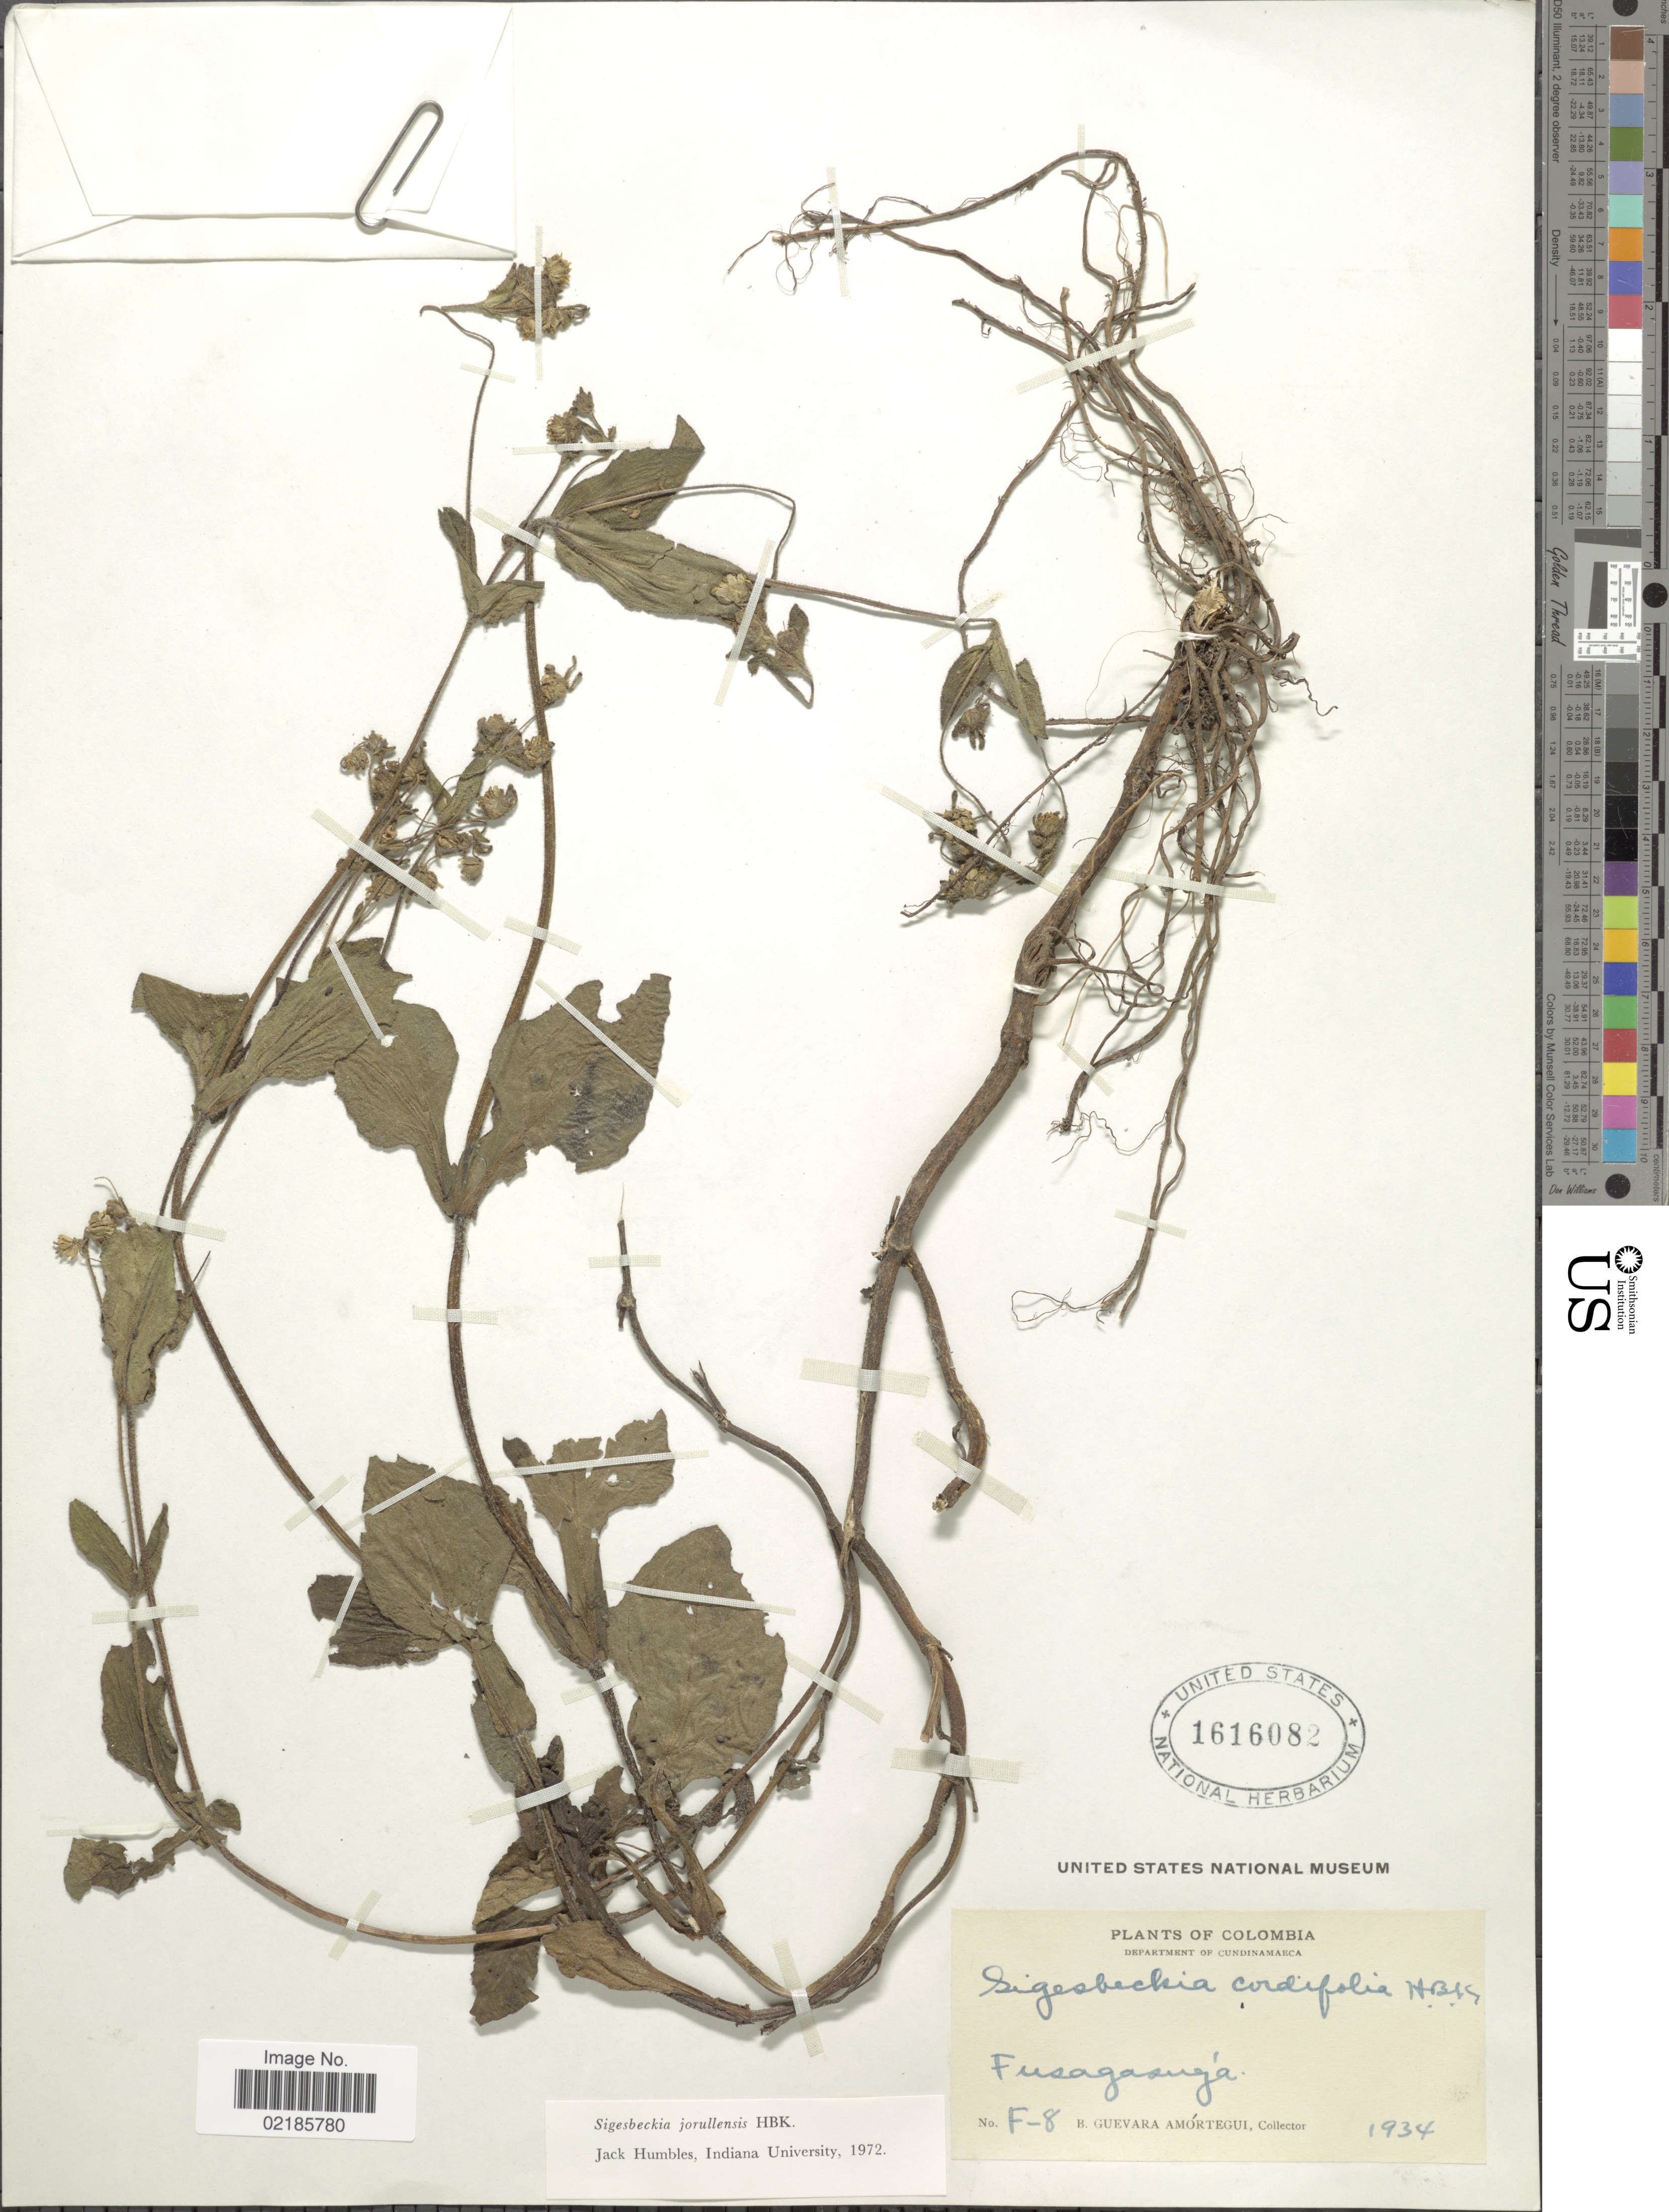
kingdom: Plantae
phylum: Tracheophyta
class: Magnoliopsida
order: Asterales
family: Asteraceae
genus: Sigesbeckia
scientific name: Sigesbeckia jorullensis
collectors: B. Guevara Amortegui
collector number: F-8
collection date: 1934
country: Colombia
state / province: Cundinamarca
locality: Fusagasuga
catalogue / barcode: US 1616082